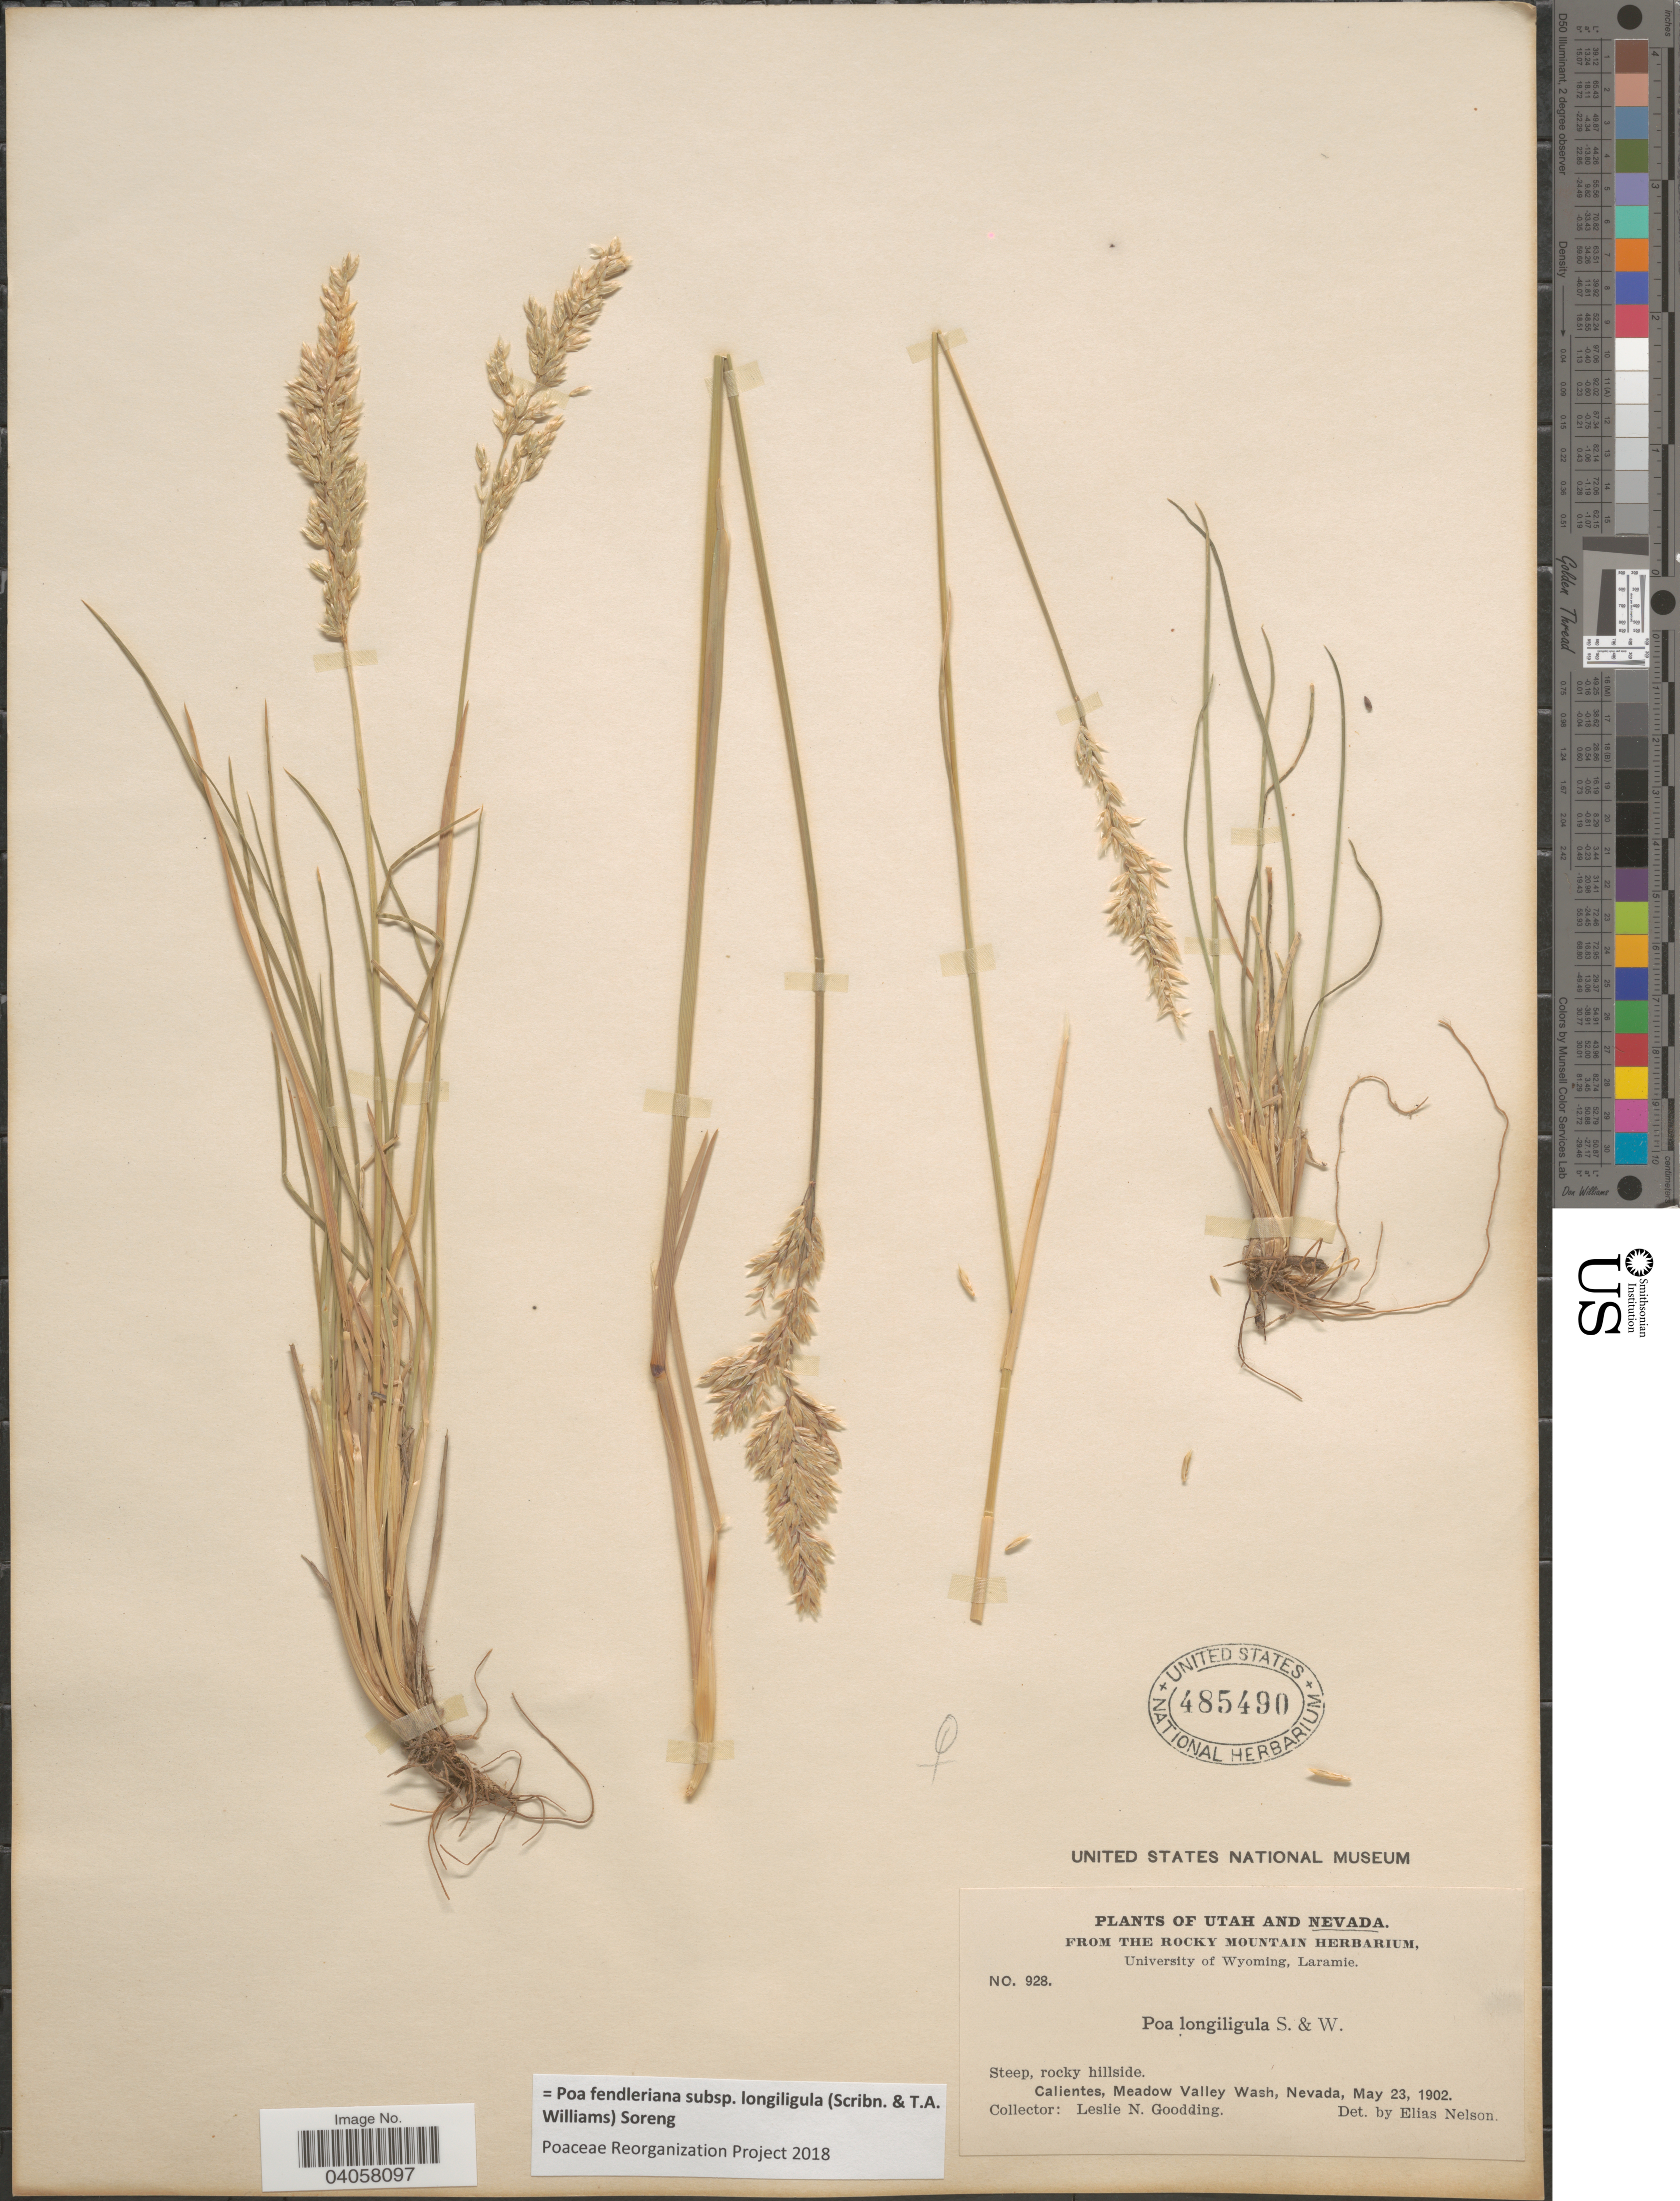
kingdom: Plantae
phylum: Tracheophyta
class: Liliopsida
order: Poales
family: Poaceae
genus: Poa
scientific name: Poa fendleriana subsp. longiligula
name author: (Scribn. & T.A. Williams) Soreng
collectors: L. N. Goodding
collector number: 928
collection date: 1902-05-23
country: United States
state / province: Nevada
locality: Steep, rocky hillside. Calientes, Meadow Valley Wash.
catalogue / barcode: US 485490